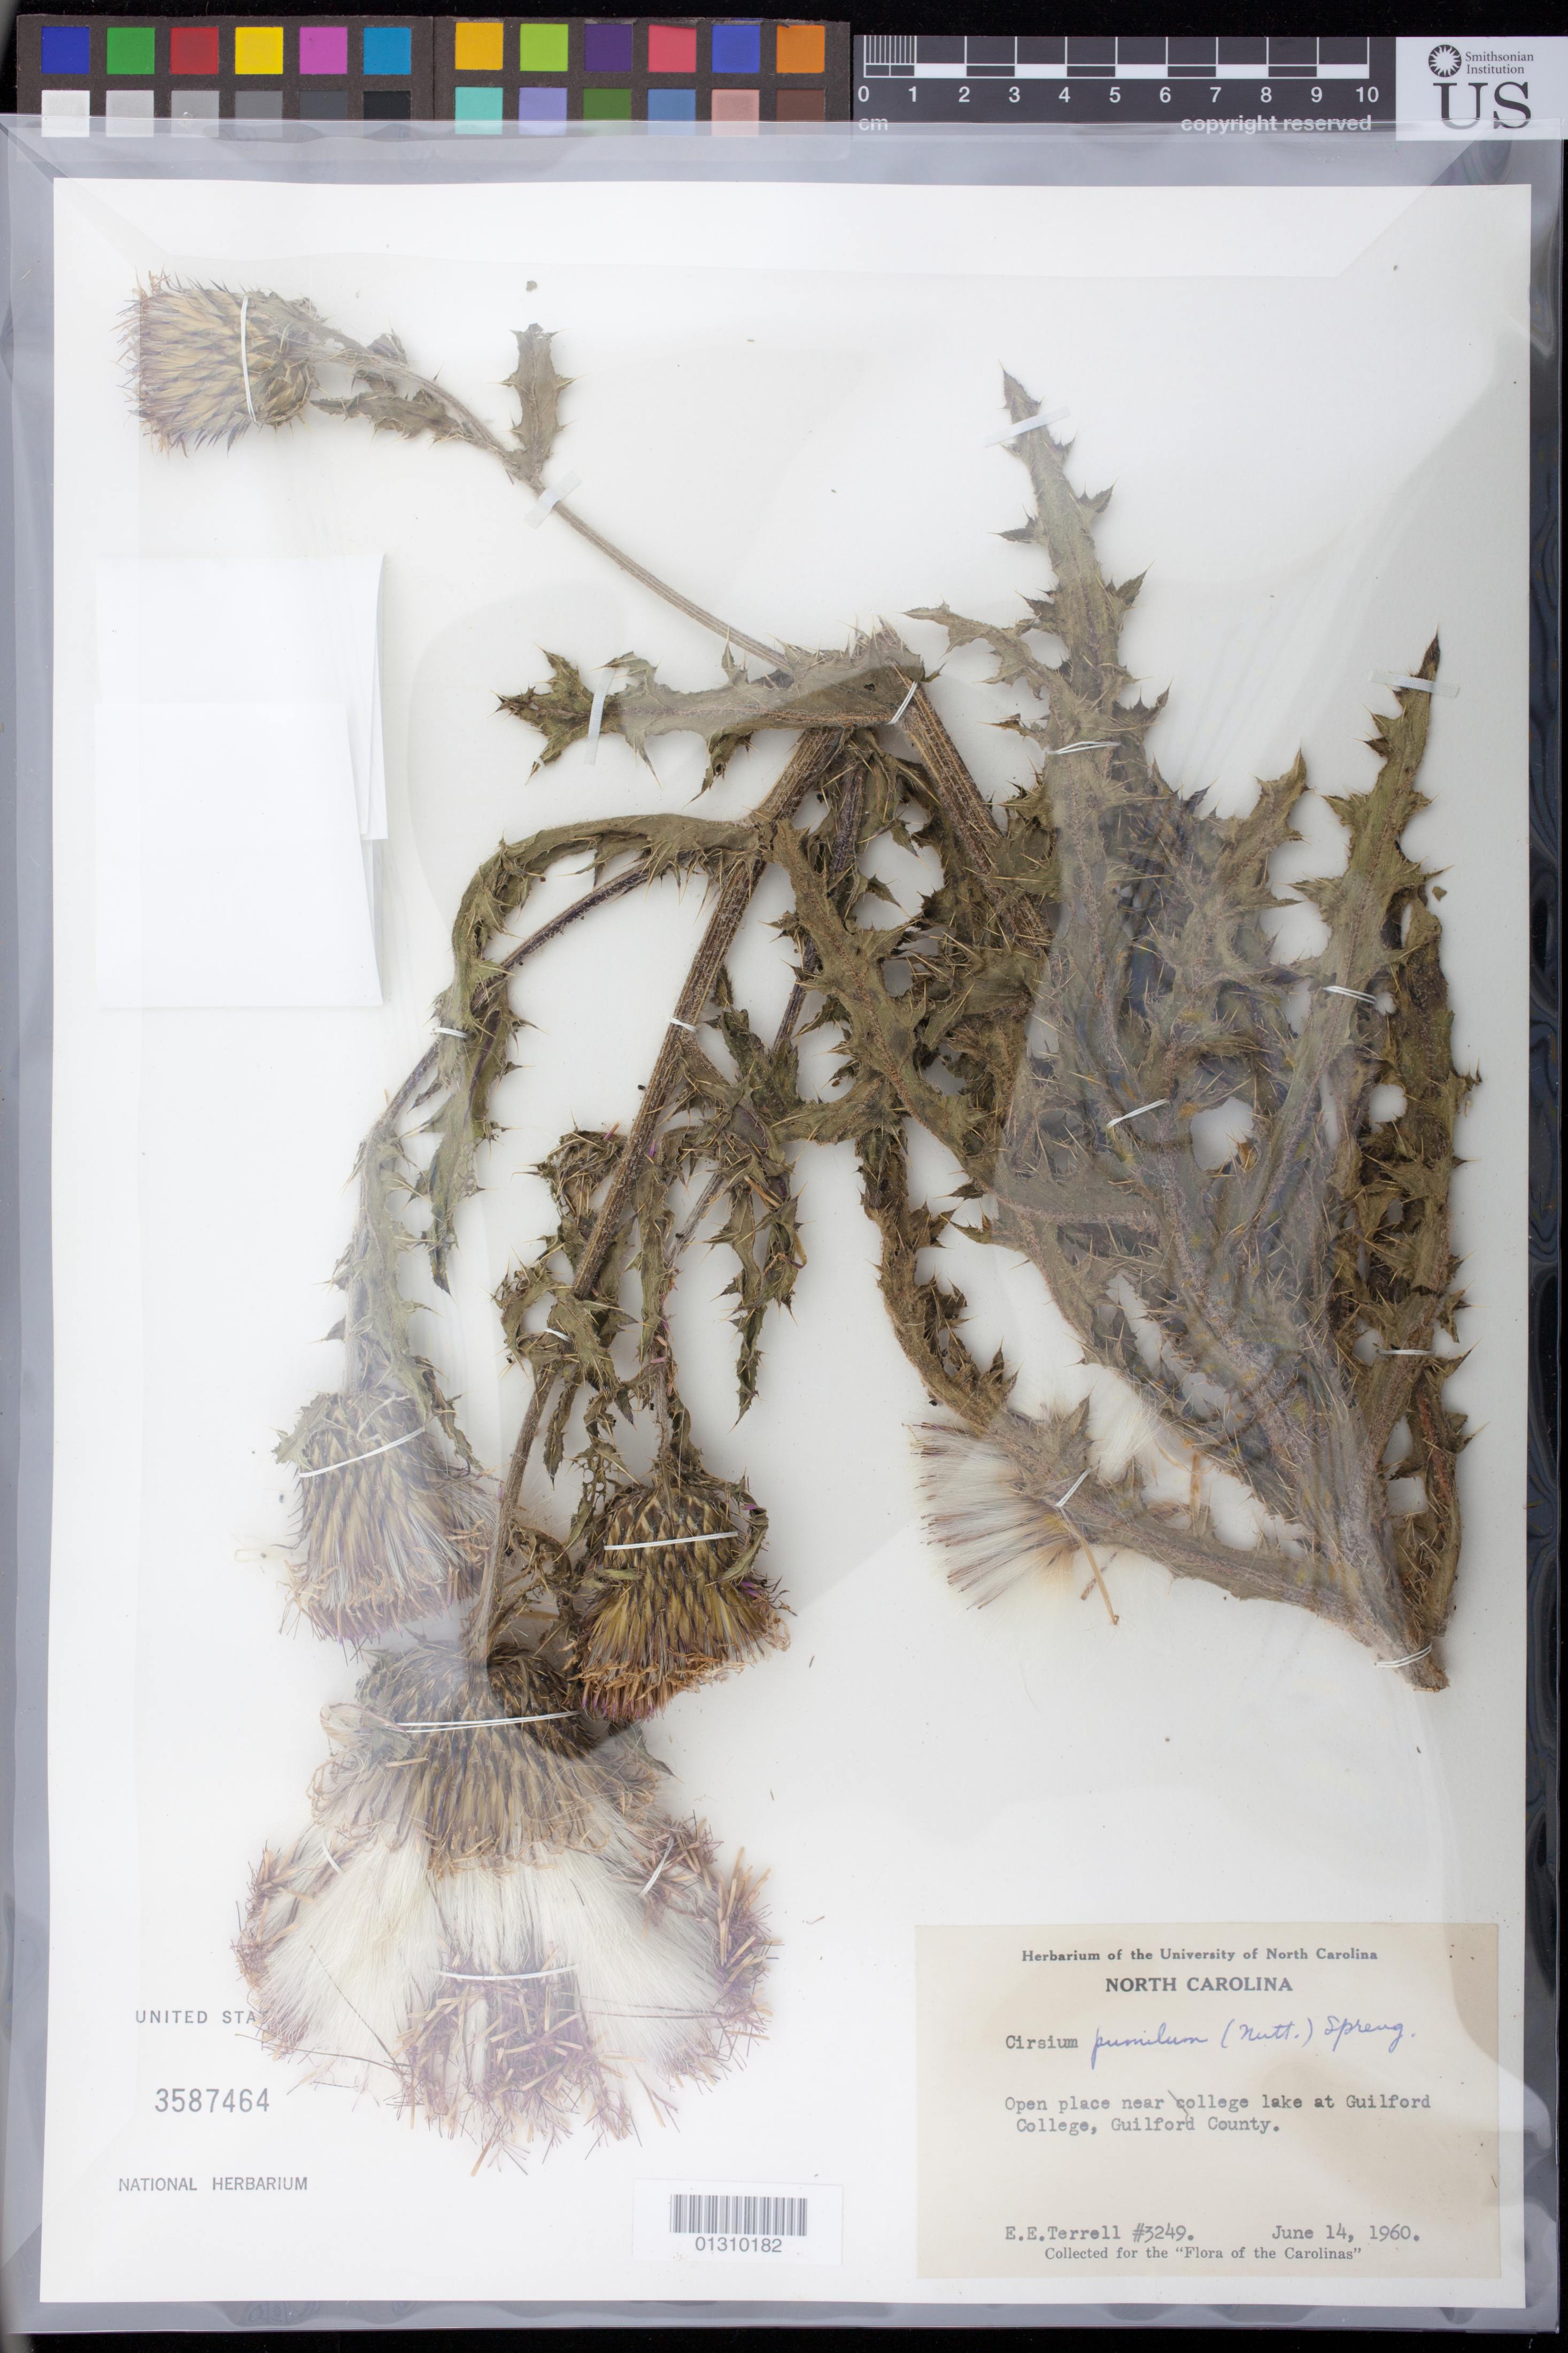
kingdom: Plantae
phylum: Tracheophyta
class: Magnoliopsida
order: Asterales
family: Asteraceae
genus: Cirsium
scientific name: Cirsium pumilum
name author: (Nutt.) Spreng.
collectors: E. E. Terrell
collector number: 3249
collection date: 1960-06-14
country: United States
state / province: North Carolina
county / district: Guilford County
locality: Open place near college lake at Guilford College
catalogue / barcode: US 3587464